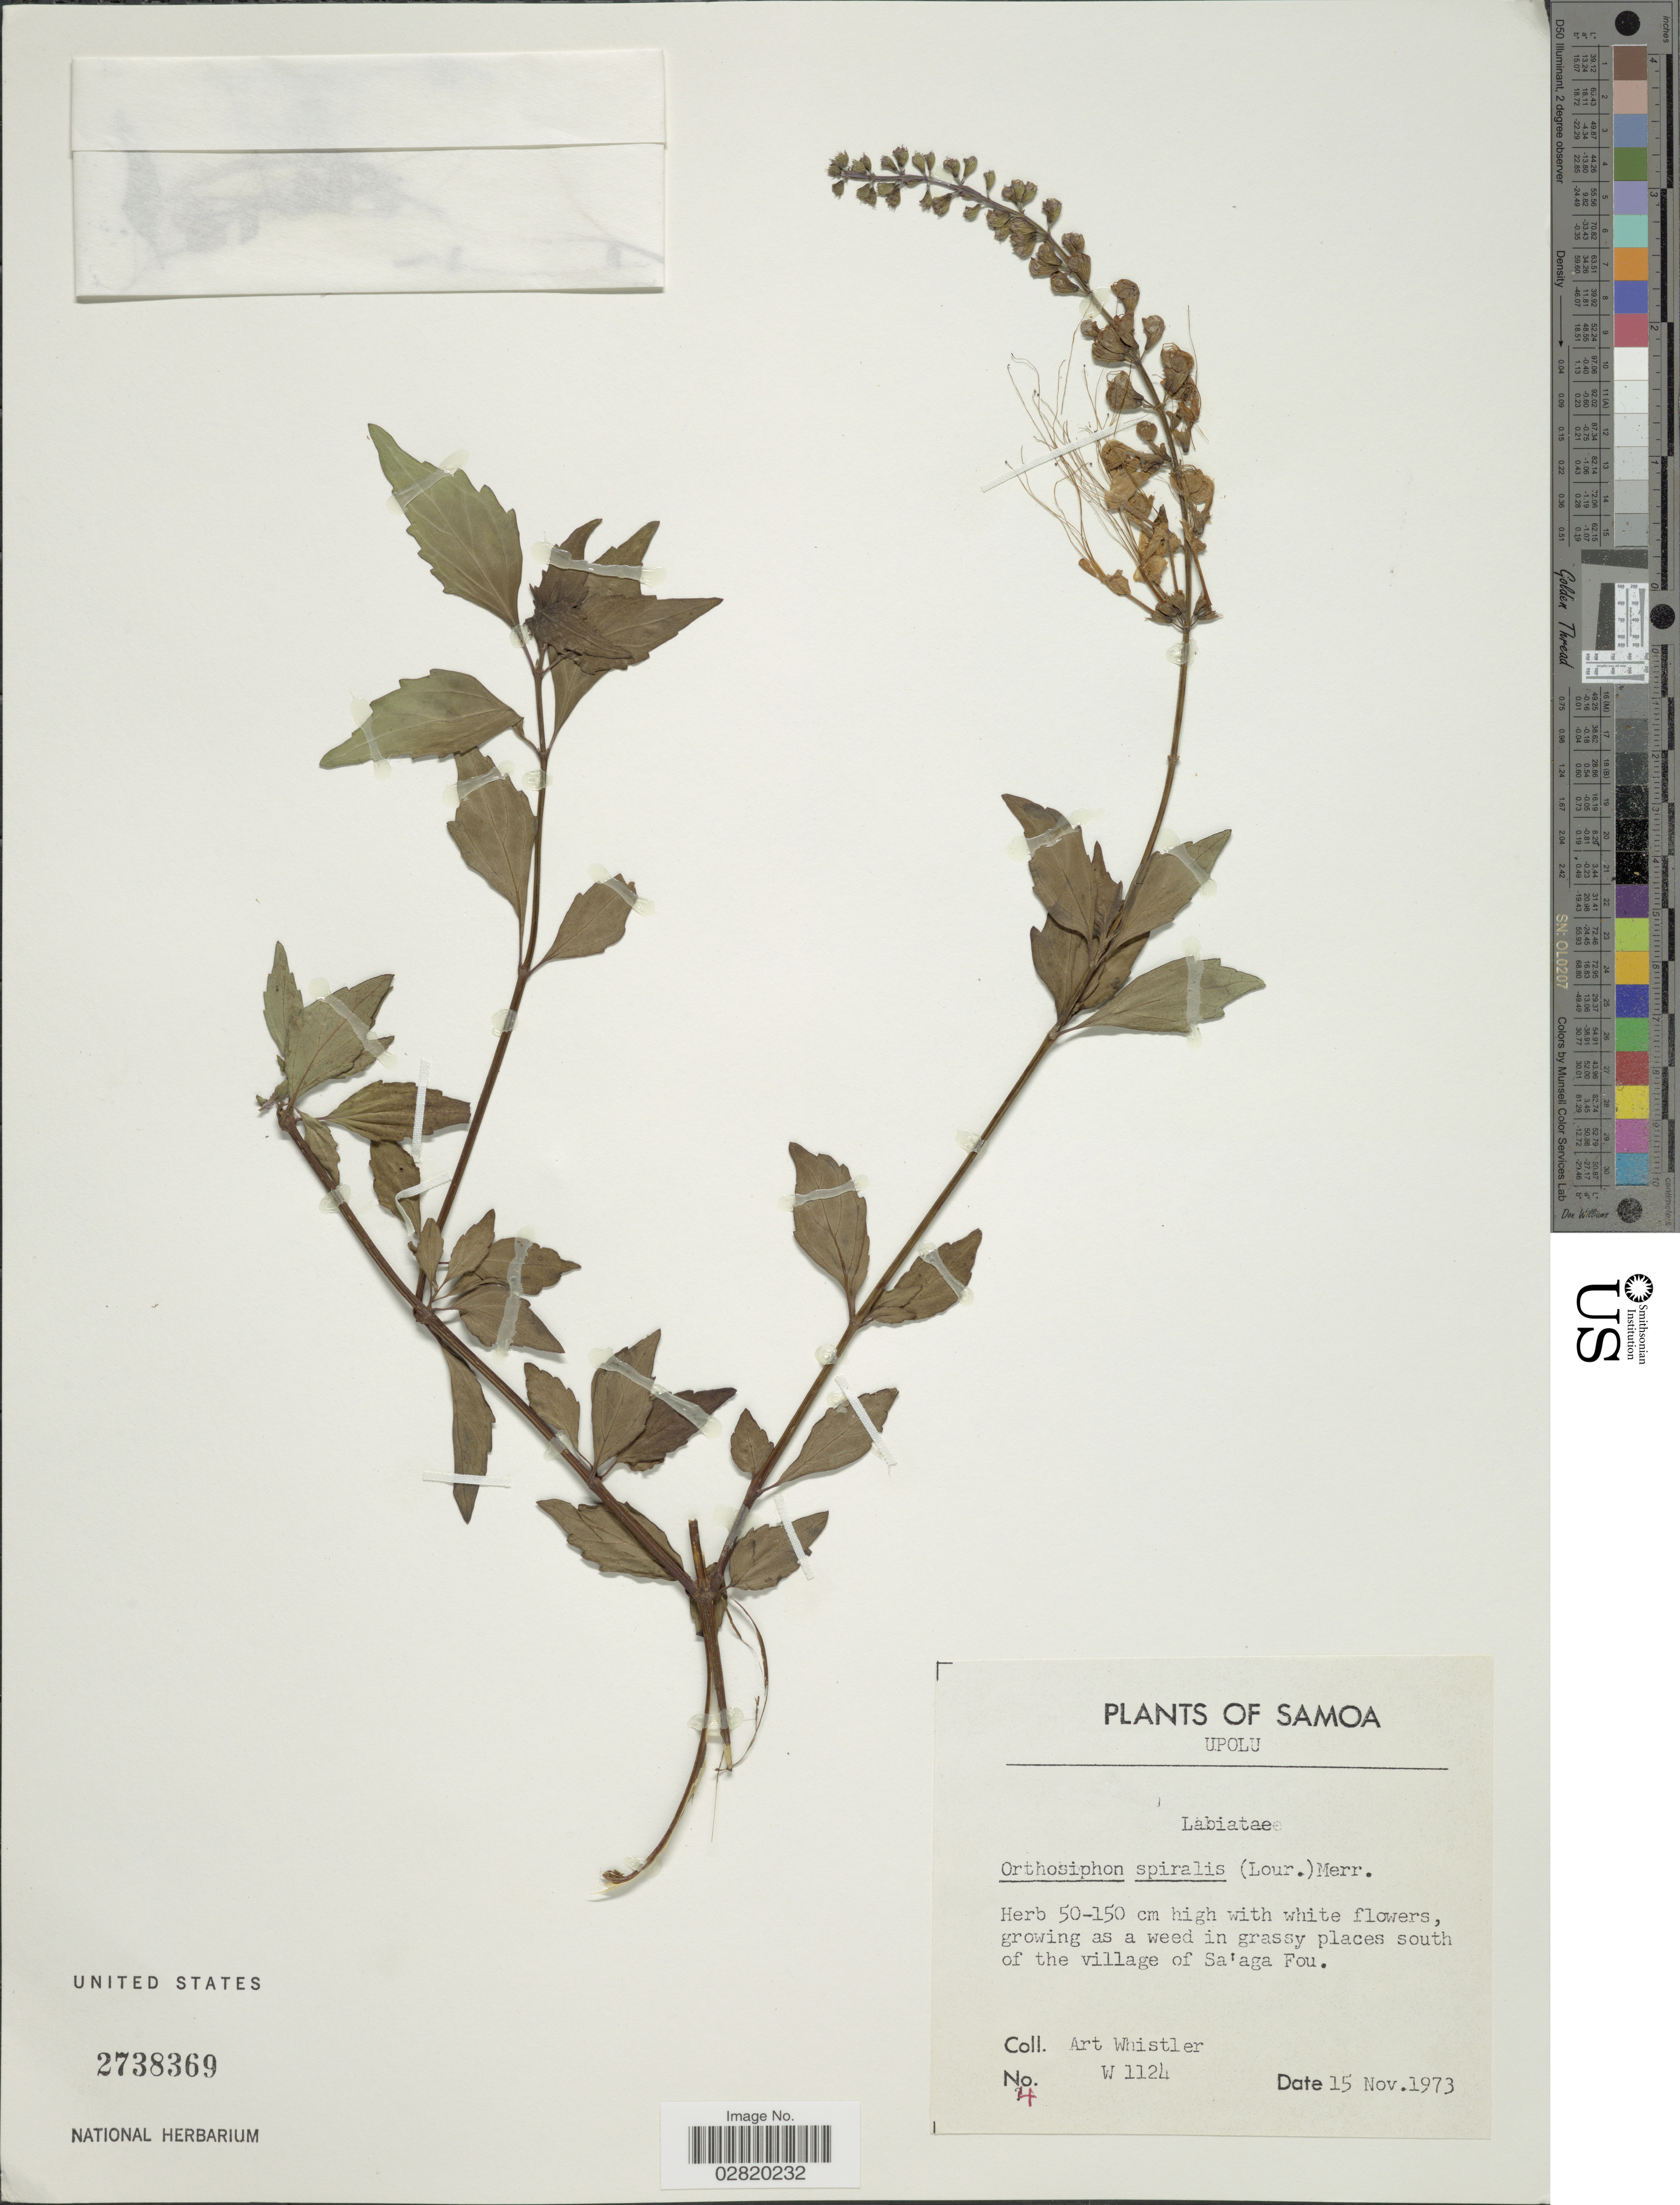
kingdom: Plantae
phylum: Tracheophyta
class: Magnoliopsida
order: Lamiales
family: Lamiaceae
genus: Orthosiphon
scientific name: Orthosiphon aristatus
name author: (Blume) Miq.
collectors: A. Whistler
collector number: W1124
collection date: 1973-11-15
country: Samoa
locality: Samoa. Upolu. south of the village of Sa'aga Fou.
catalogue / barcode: US 2738369